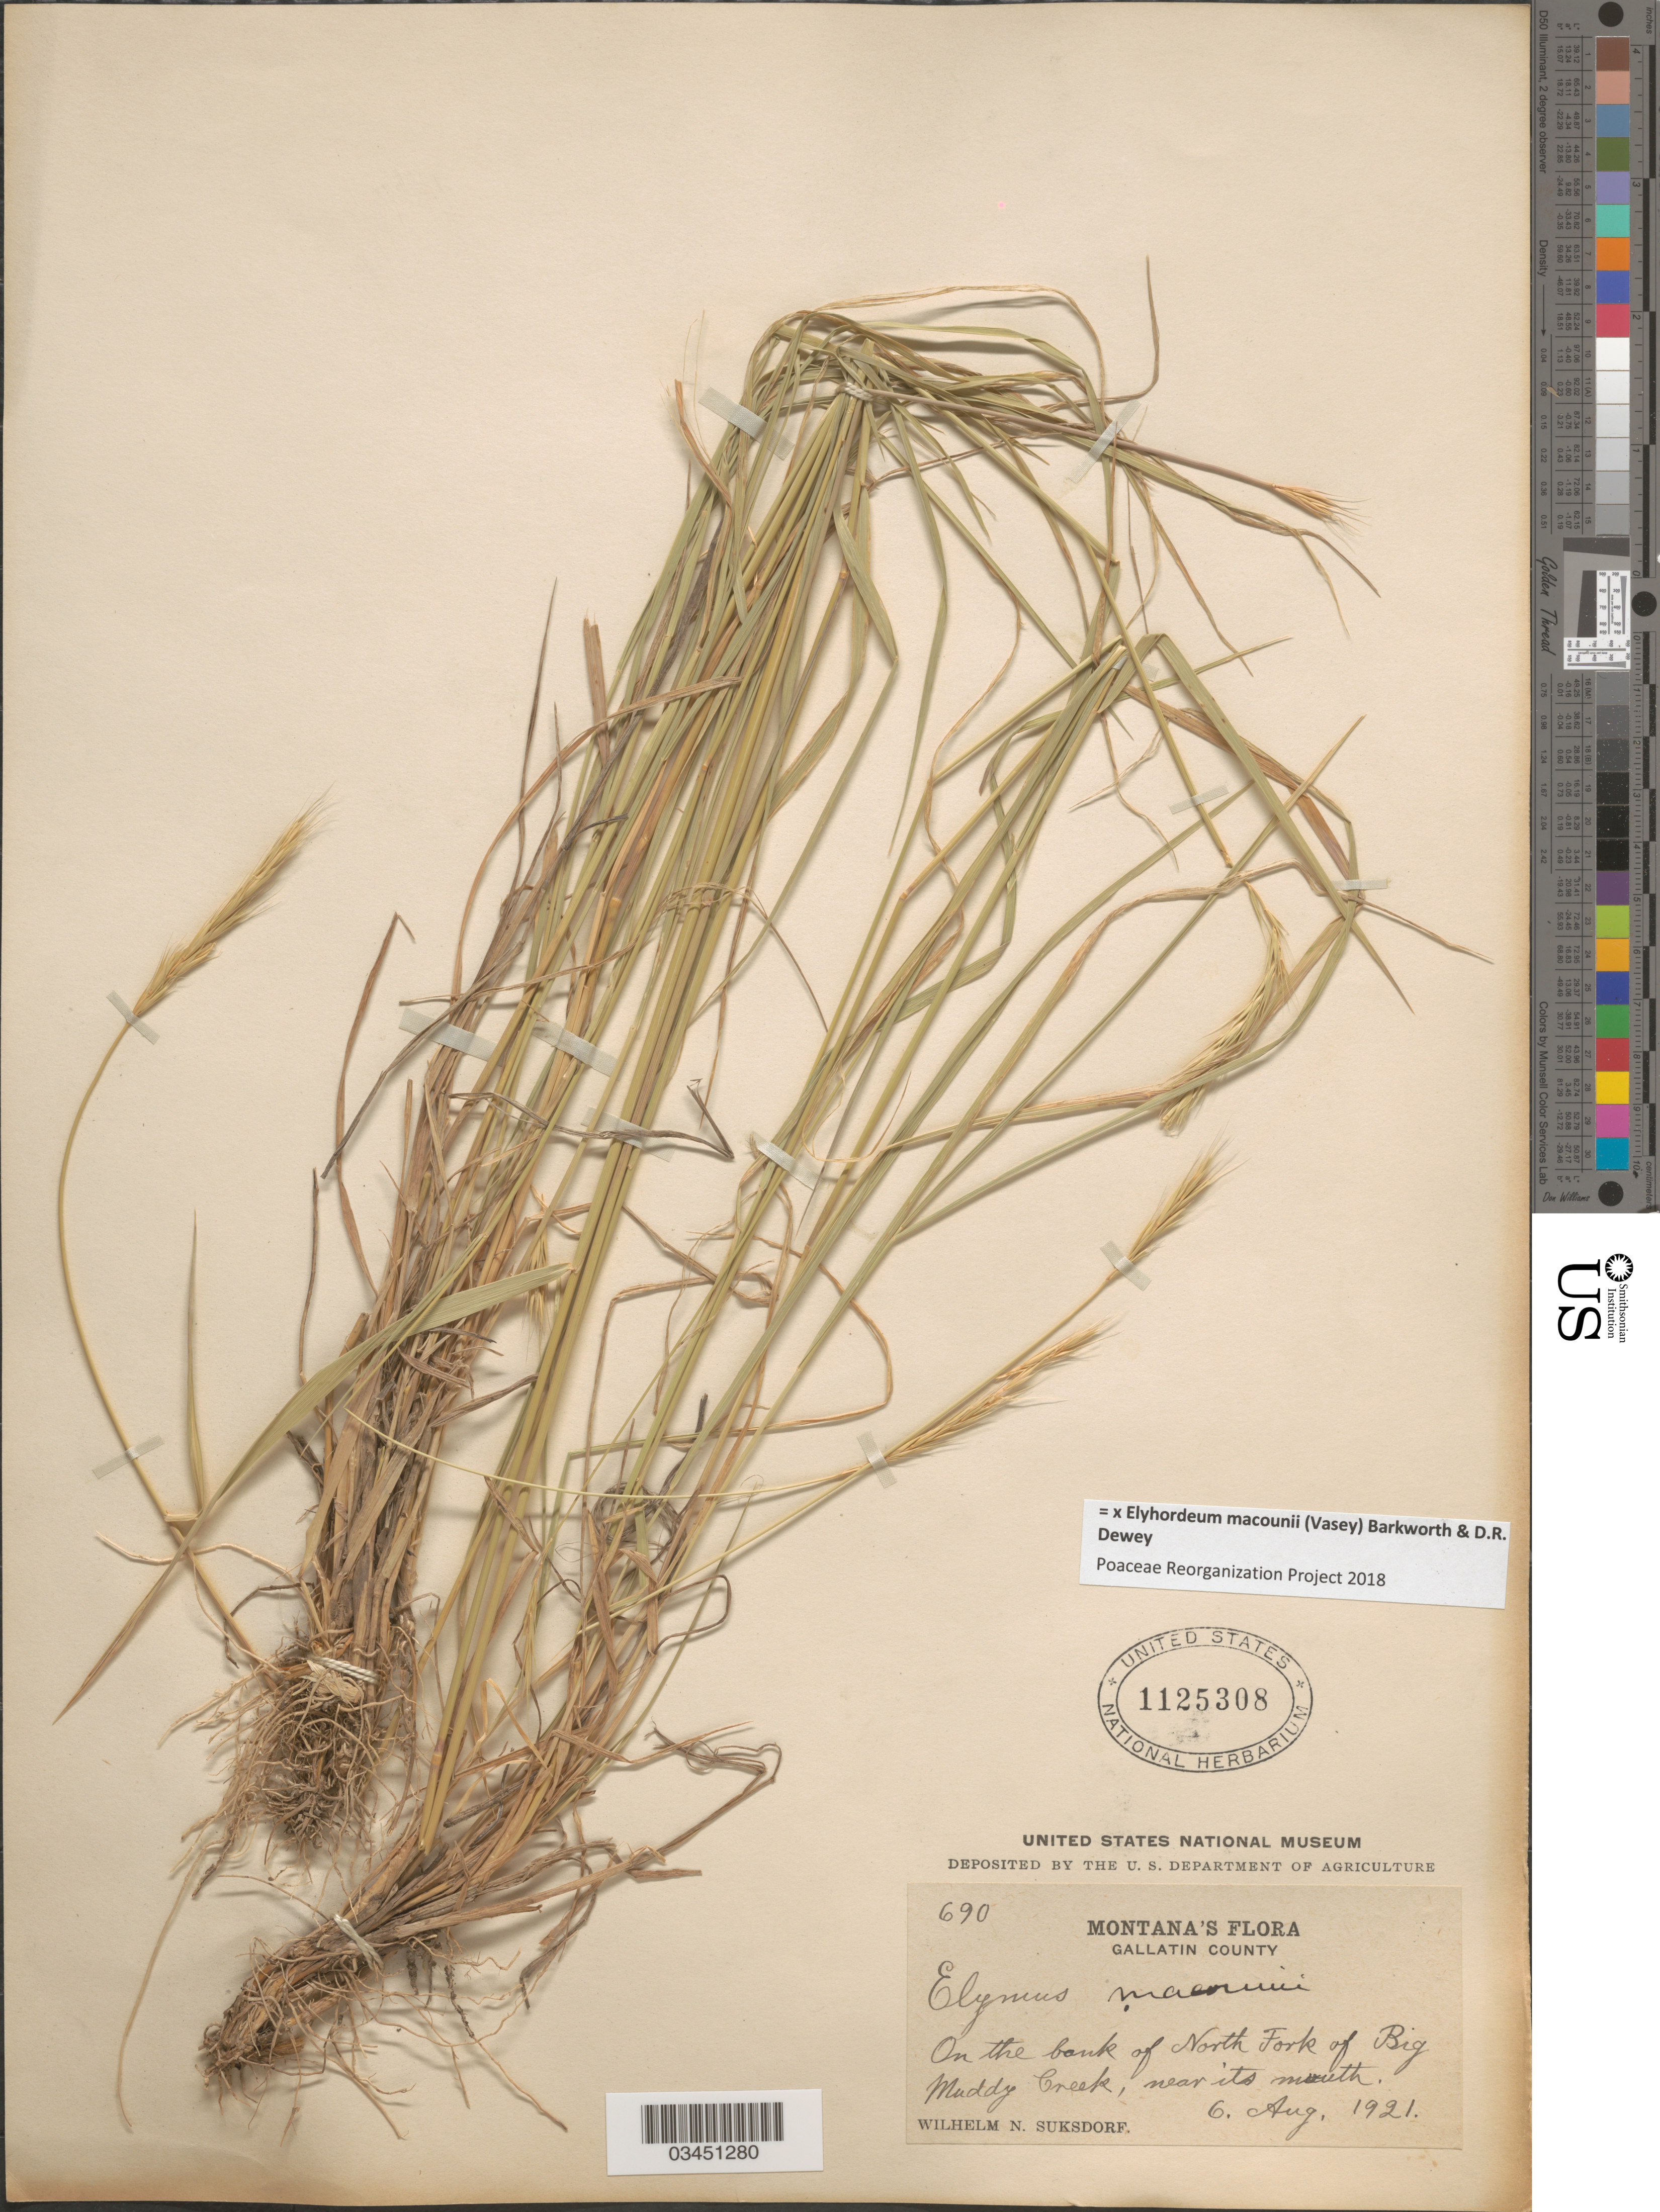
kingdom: Plantae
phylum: Tracheophyta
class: Liliopsida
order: Poales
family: Poaceae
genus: Elyhordeum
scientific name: x Elyhordeum macounii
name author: (Vasey) Barkworth & Dewey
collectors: W. N. Suksdorf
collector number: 690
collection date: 1921-08-06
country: United States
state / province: Montana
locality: Gallatin County. On the bank of North Fork of Big Muddy Creek, near its mouth.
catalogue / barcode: US 1125308